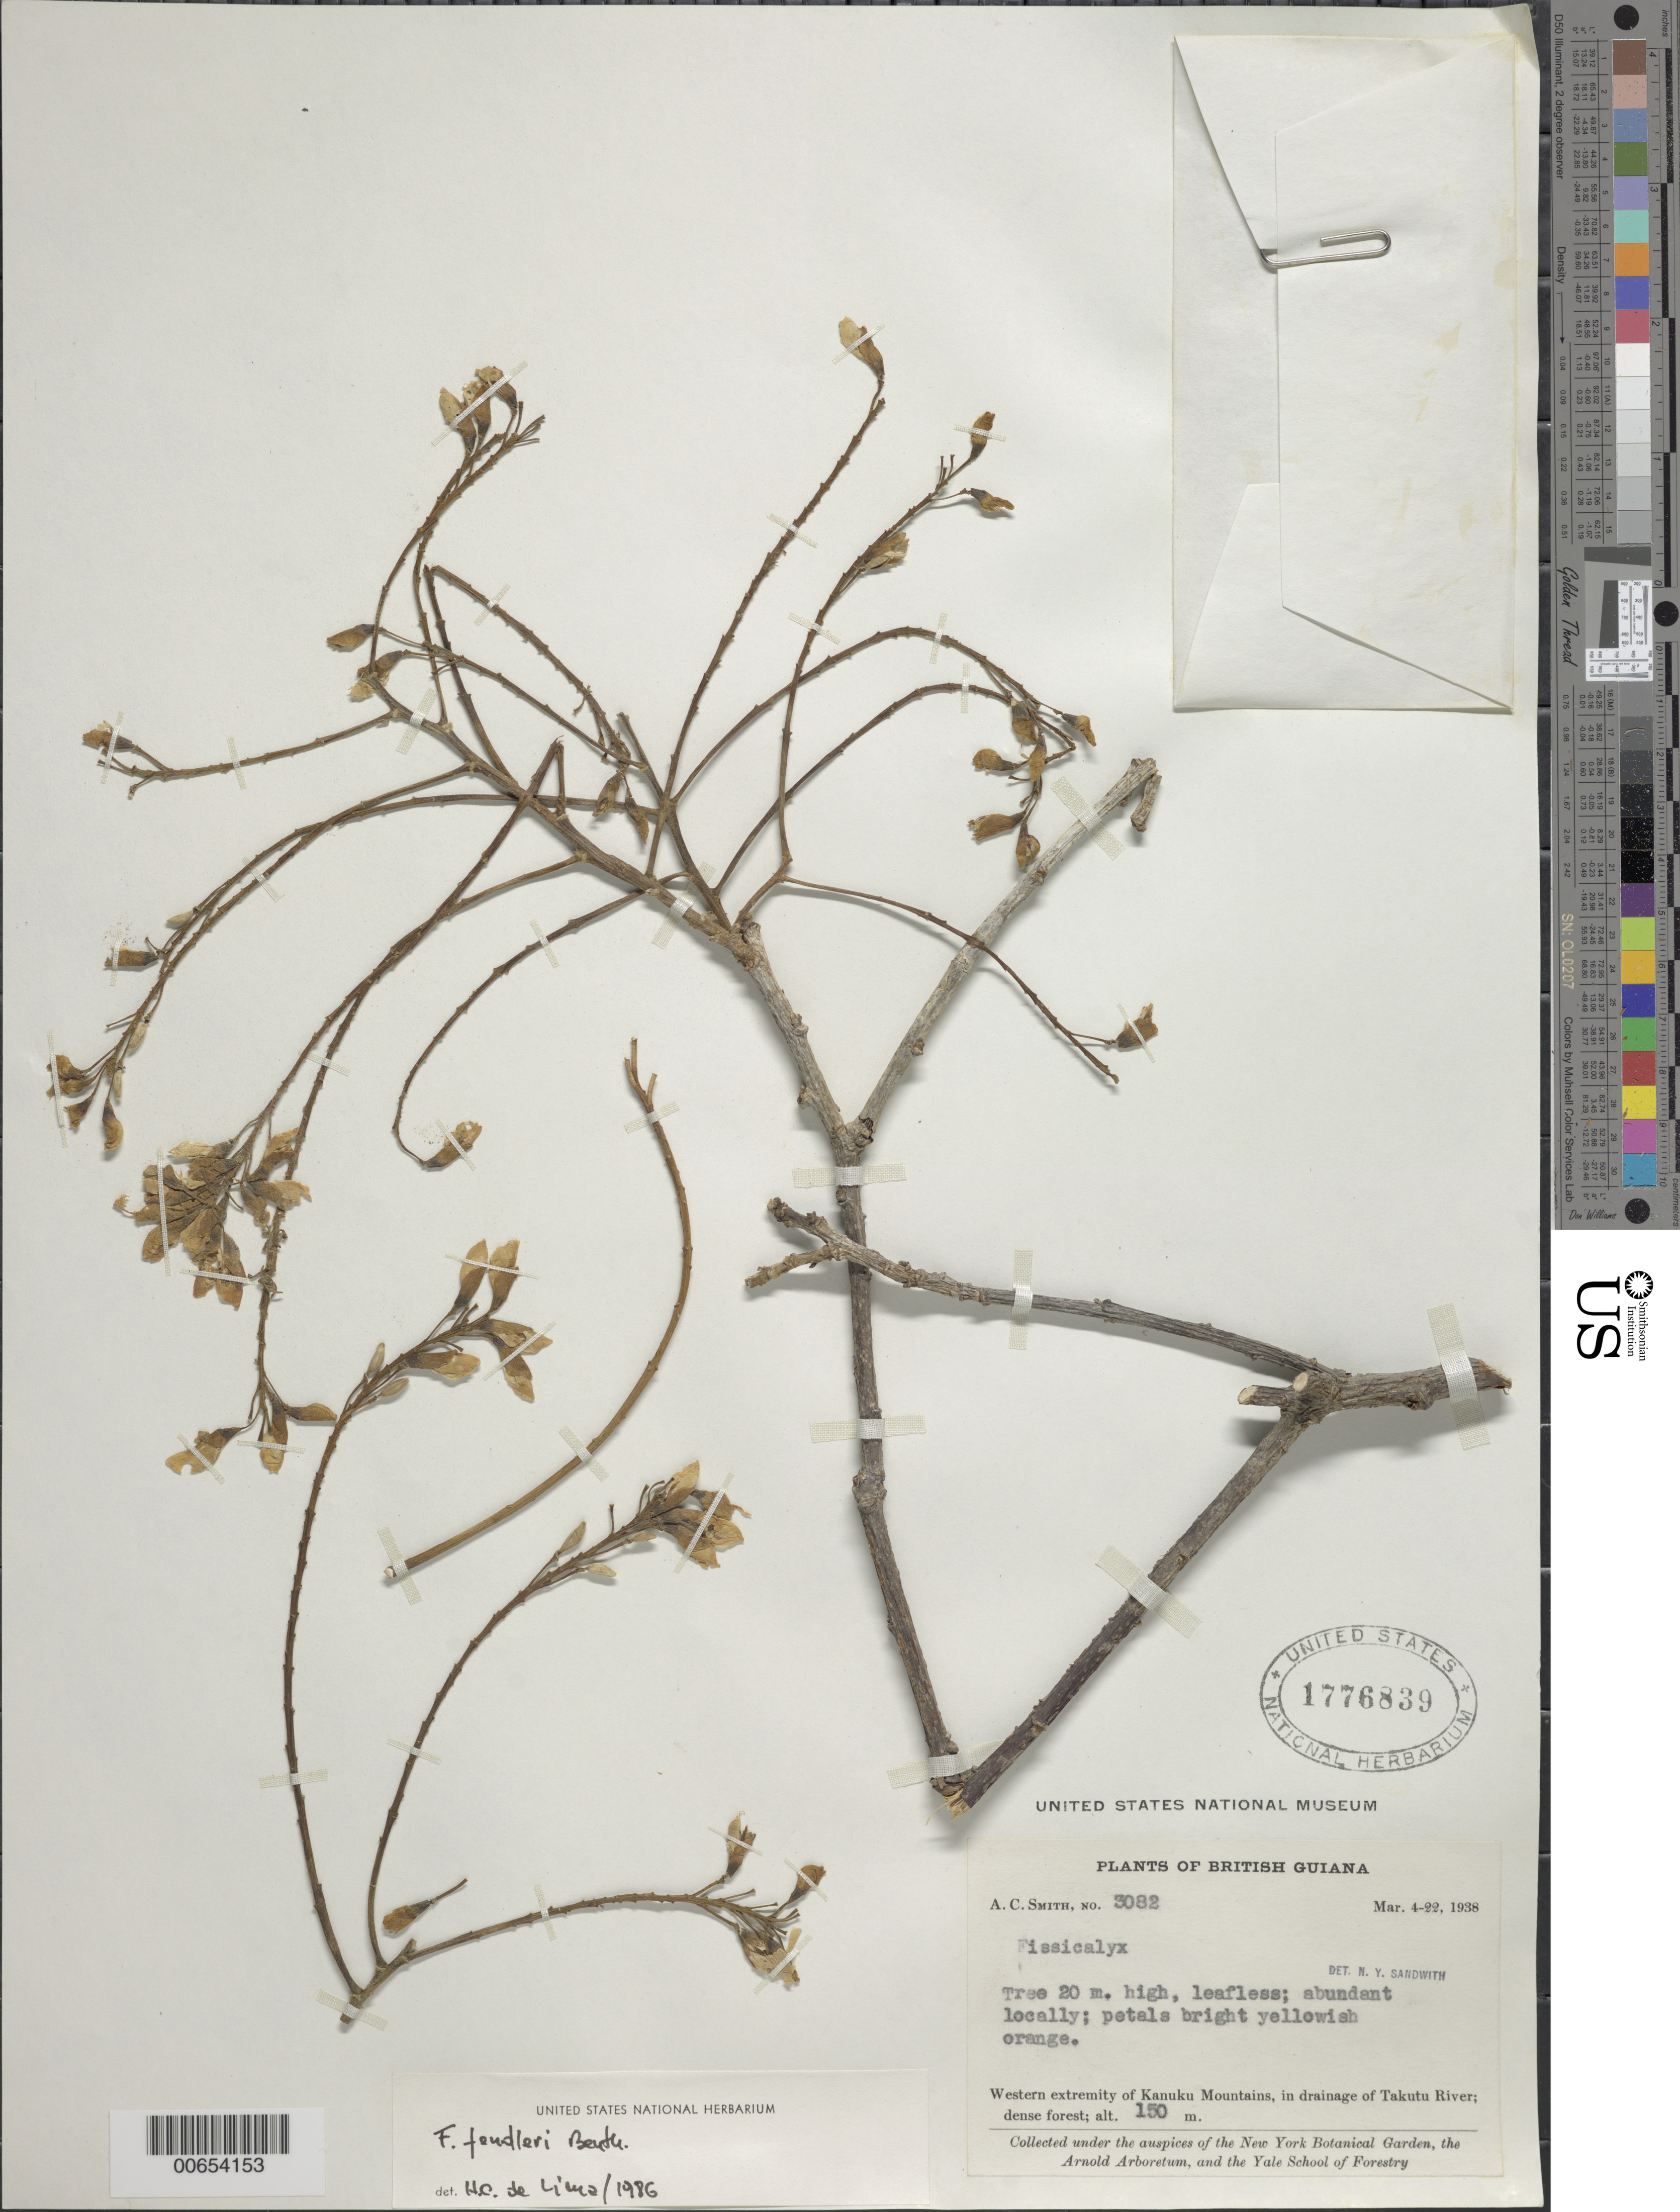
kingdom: Plantae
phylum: Tracheophyta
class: Magnoliopsida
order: Fabales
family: Fabaceae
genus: Fissicalyx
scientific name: Fissicalyx fendleri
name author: Benth.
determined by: Lima, H. C. de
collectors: A. C. Smith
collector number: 3082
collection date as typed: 4-Mar-38 to 22-Mar-38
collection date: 1938-03-04/1938-03-22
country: Guyana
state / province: U. Takutu-U. Essequibo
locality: Kanuku Mts., drainage of Takutu R., western extremity of Kanuku Mountains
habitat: Dense forest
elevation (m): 150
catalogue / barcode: US 1776839